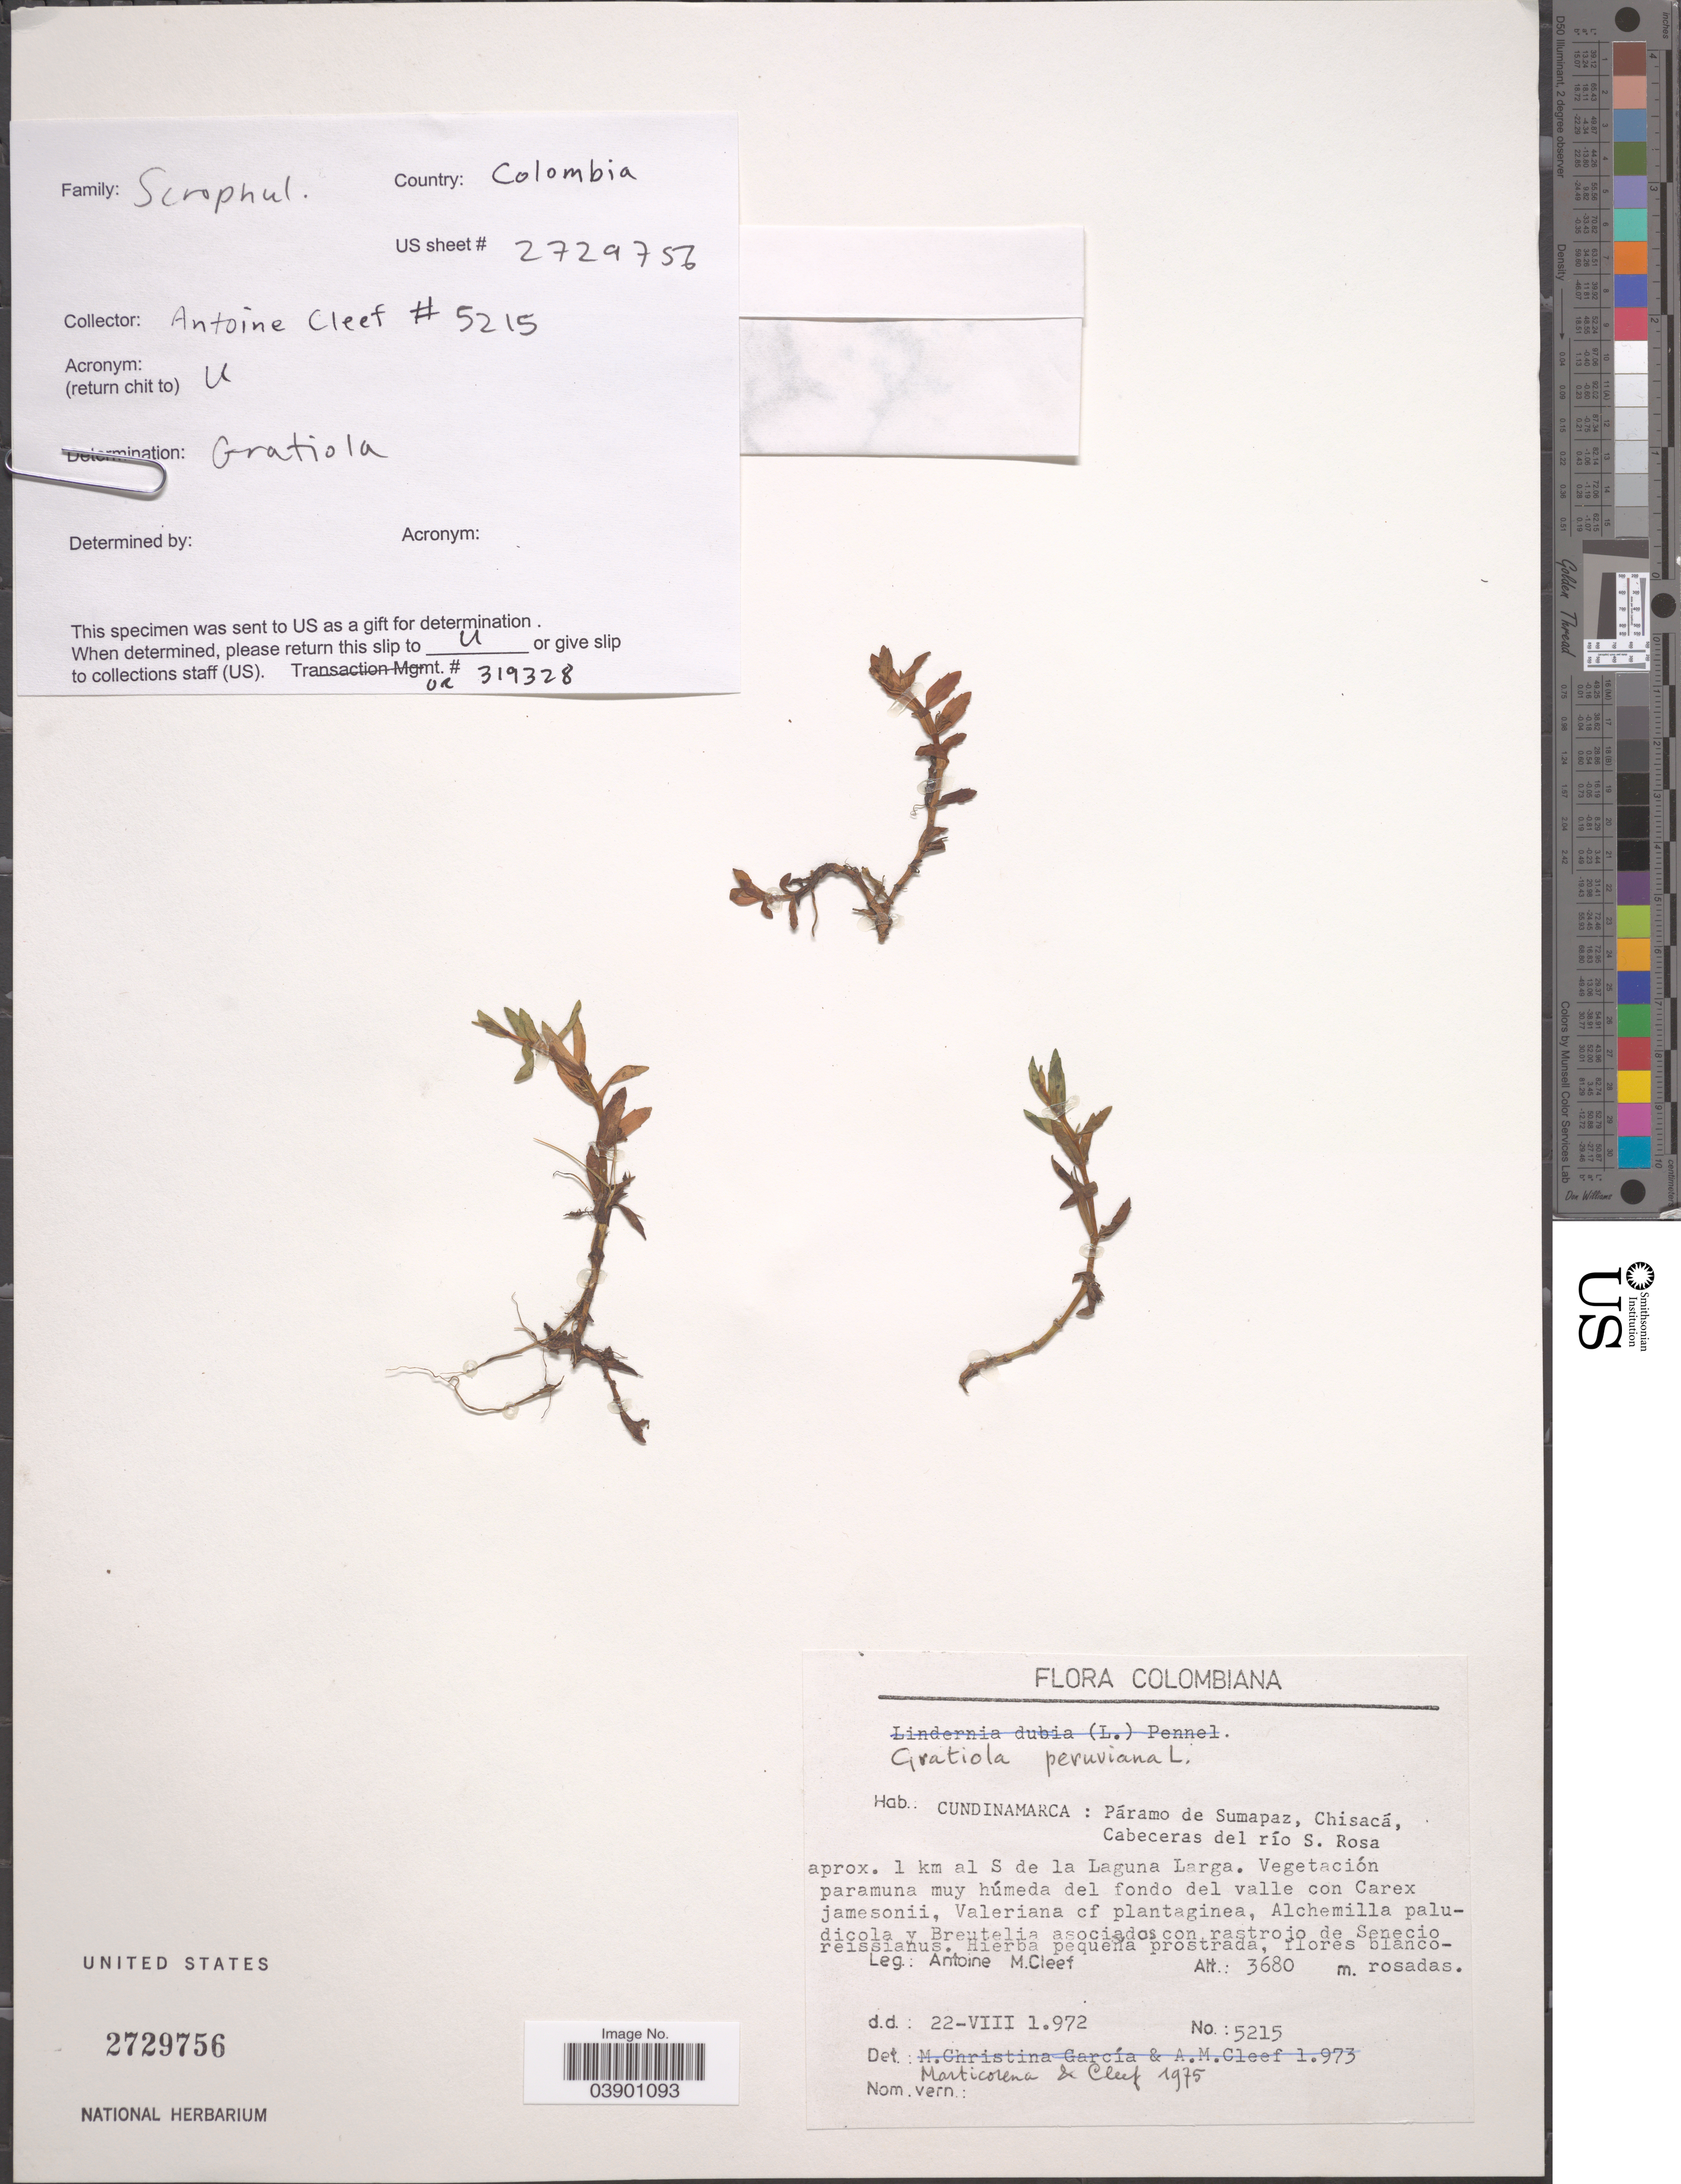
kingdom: Plantae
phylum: Tracheophyta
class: Magnoliopsida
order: Lamiales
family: Plantaginaceae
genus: Gratiola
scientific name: Gratiola peruviana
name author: L.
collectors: A. M. Cleef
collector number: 5215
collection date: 1972-08-22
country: Colombia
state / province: Cundinamarca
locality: Páramo de Sumapaz, Chisacá, Cabeceras del río S. Rosa aprox. 1 km al S de la Laguna Larga.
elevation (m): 3680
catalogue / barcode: US 2729756